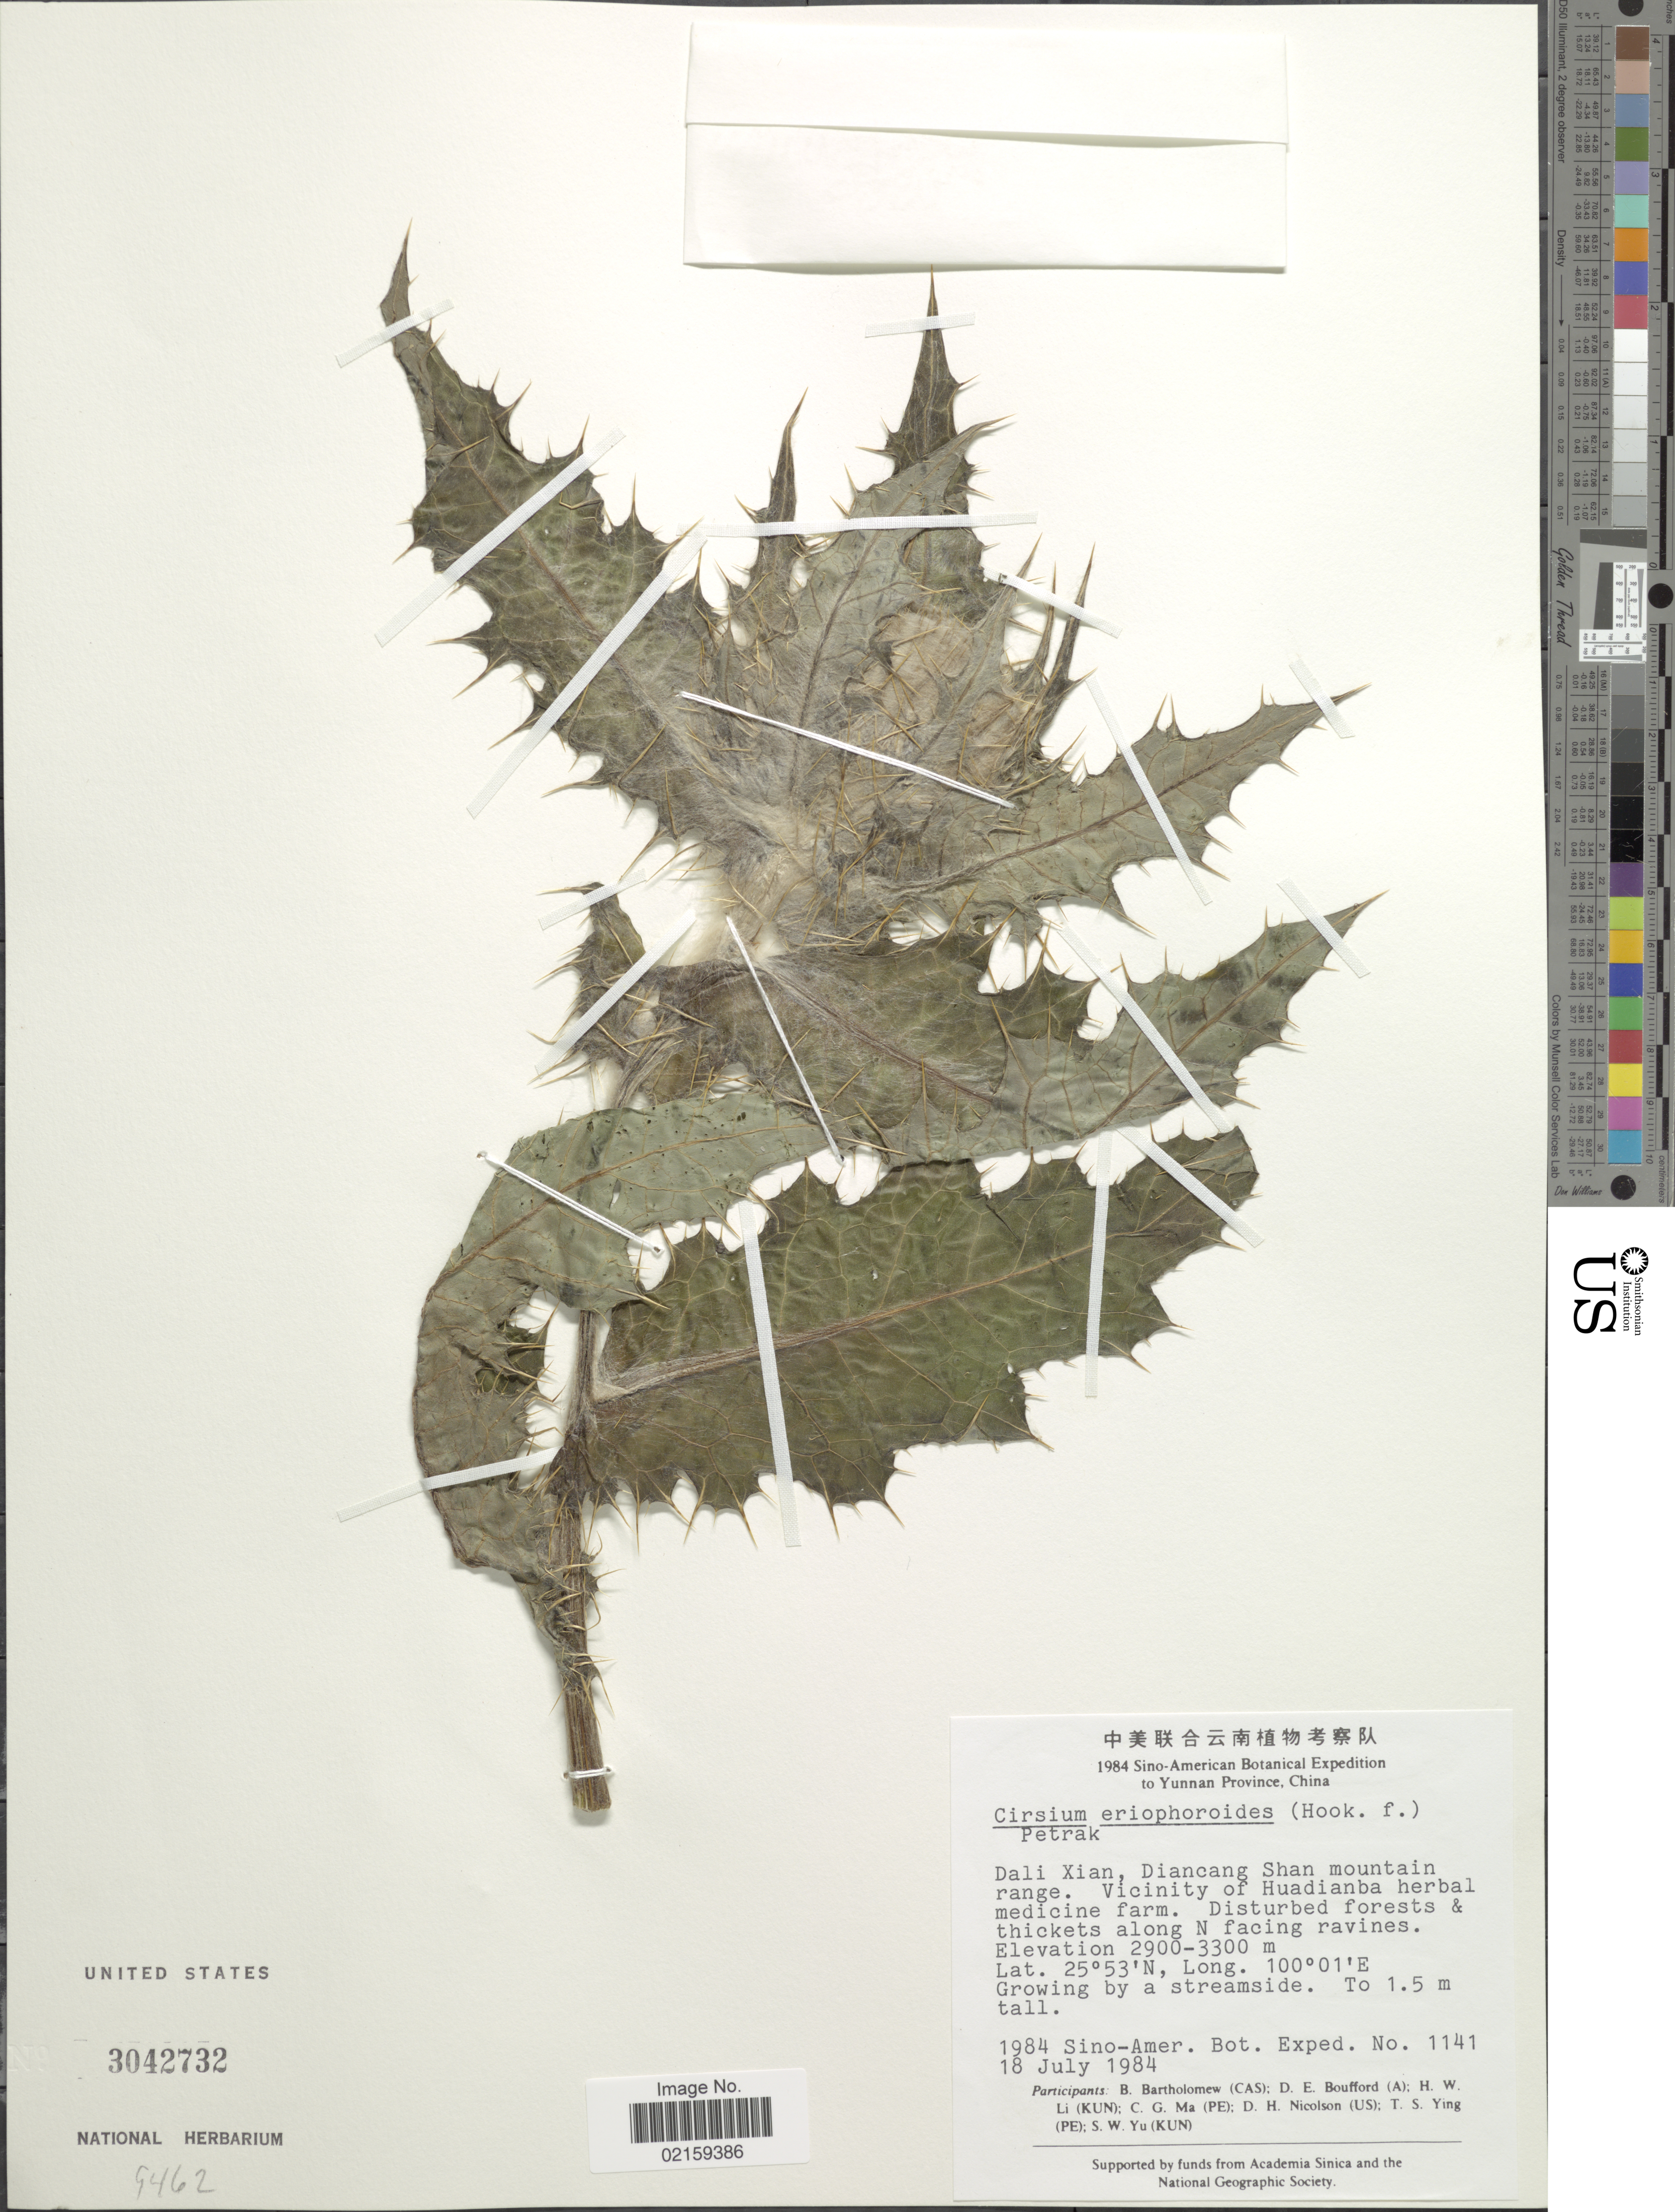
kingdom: Plantae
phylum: Tracheophyta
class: Magnoliopsida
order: Asterales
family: Asteraceae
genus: Cirsium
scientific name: Cirsium eriophoroides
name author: (Hook. f.) Petr.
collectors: Sino-Amer. Bot. Exped. 1984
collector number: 1141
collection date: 1984-07-18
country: China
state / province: Yunnan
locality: Yunnan Province. Dali Xian, Diancang Shan Mountain range. Vicinity of Huadianba herbal medicine farm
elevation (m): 2900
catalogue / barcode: US 3042732